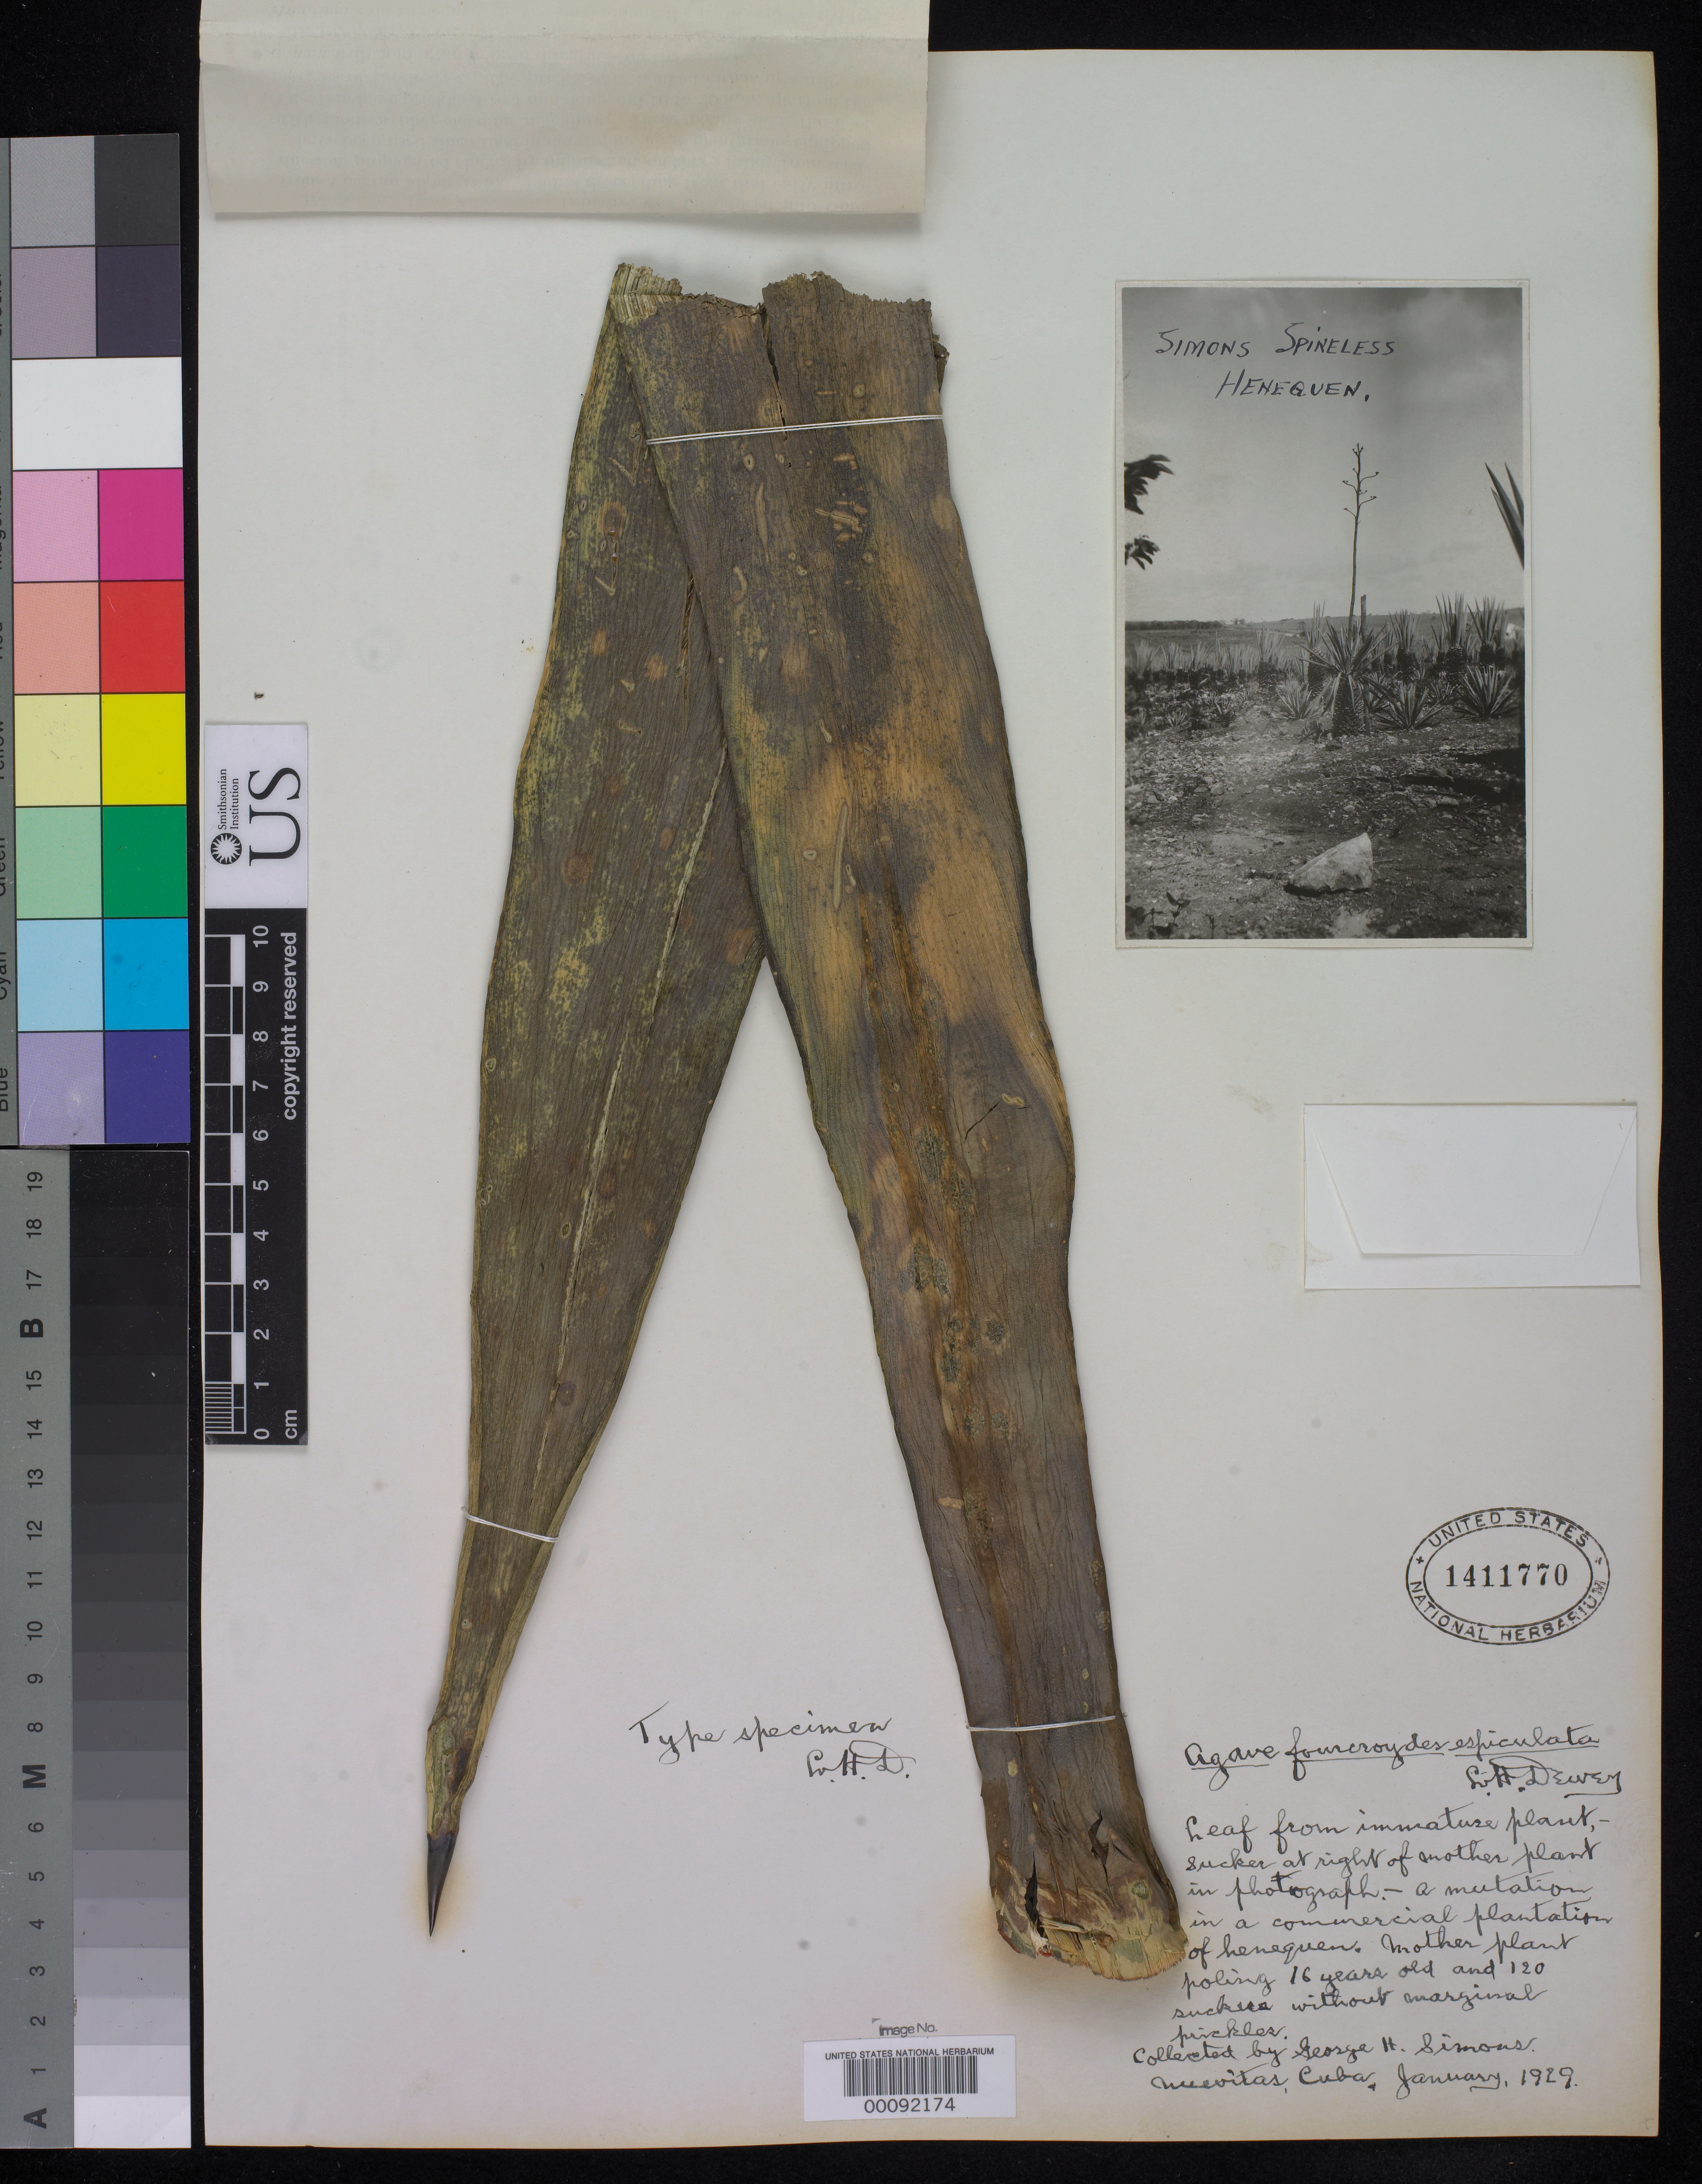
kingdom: Plantae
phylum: Tracheophyta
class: Liliopsida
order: Asparagales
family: Asparagaceae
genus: Agave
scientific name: Agave fourcroydes var. espiculata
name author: L.H. Dewey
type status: Holotype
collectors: G. Simons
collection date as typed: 14 Jan 1929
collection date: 1929-01-14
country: Cuba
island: Greater Antilles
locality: Nuevitas ("introduced from Yucatan").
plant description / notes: Protologue explicitly cites USNH 1411770 (and only that sheet) as the "Type".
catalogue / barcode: US 1411770